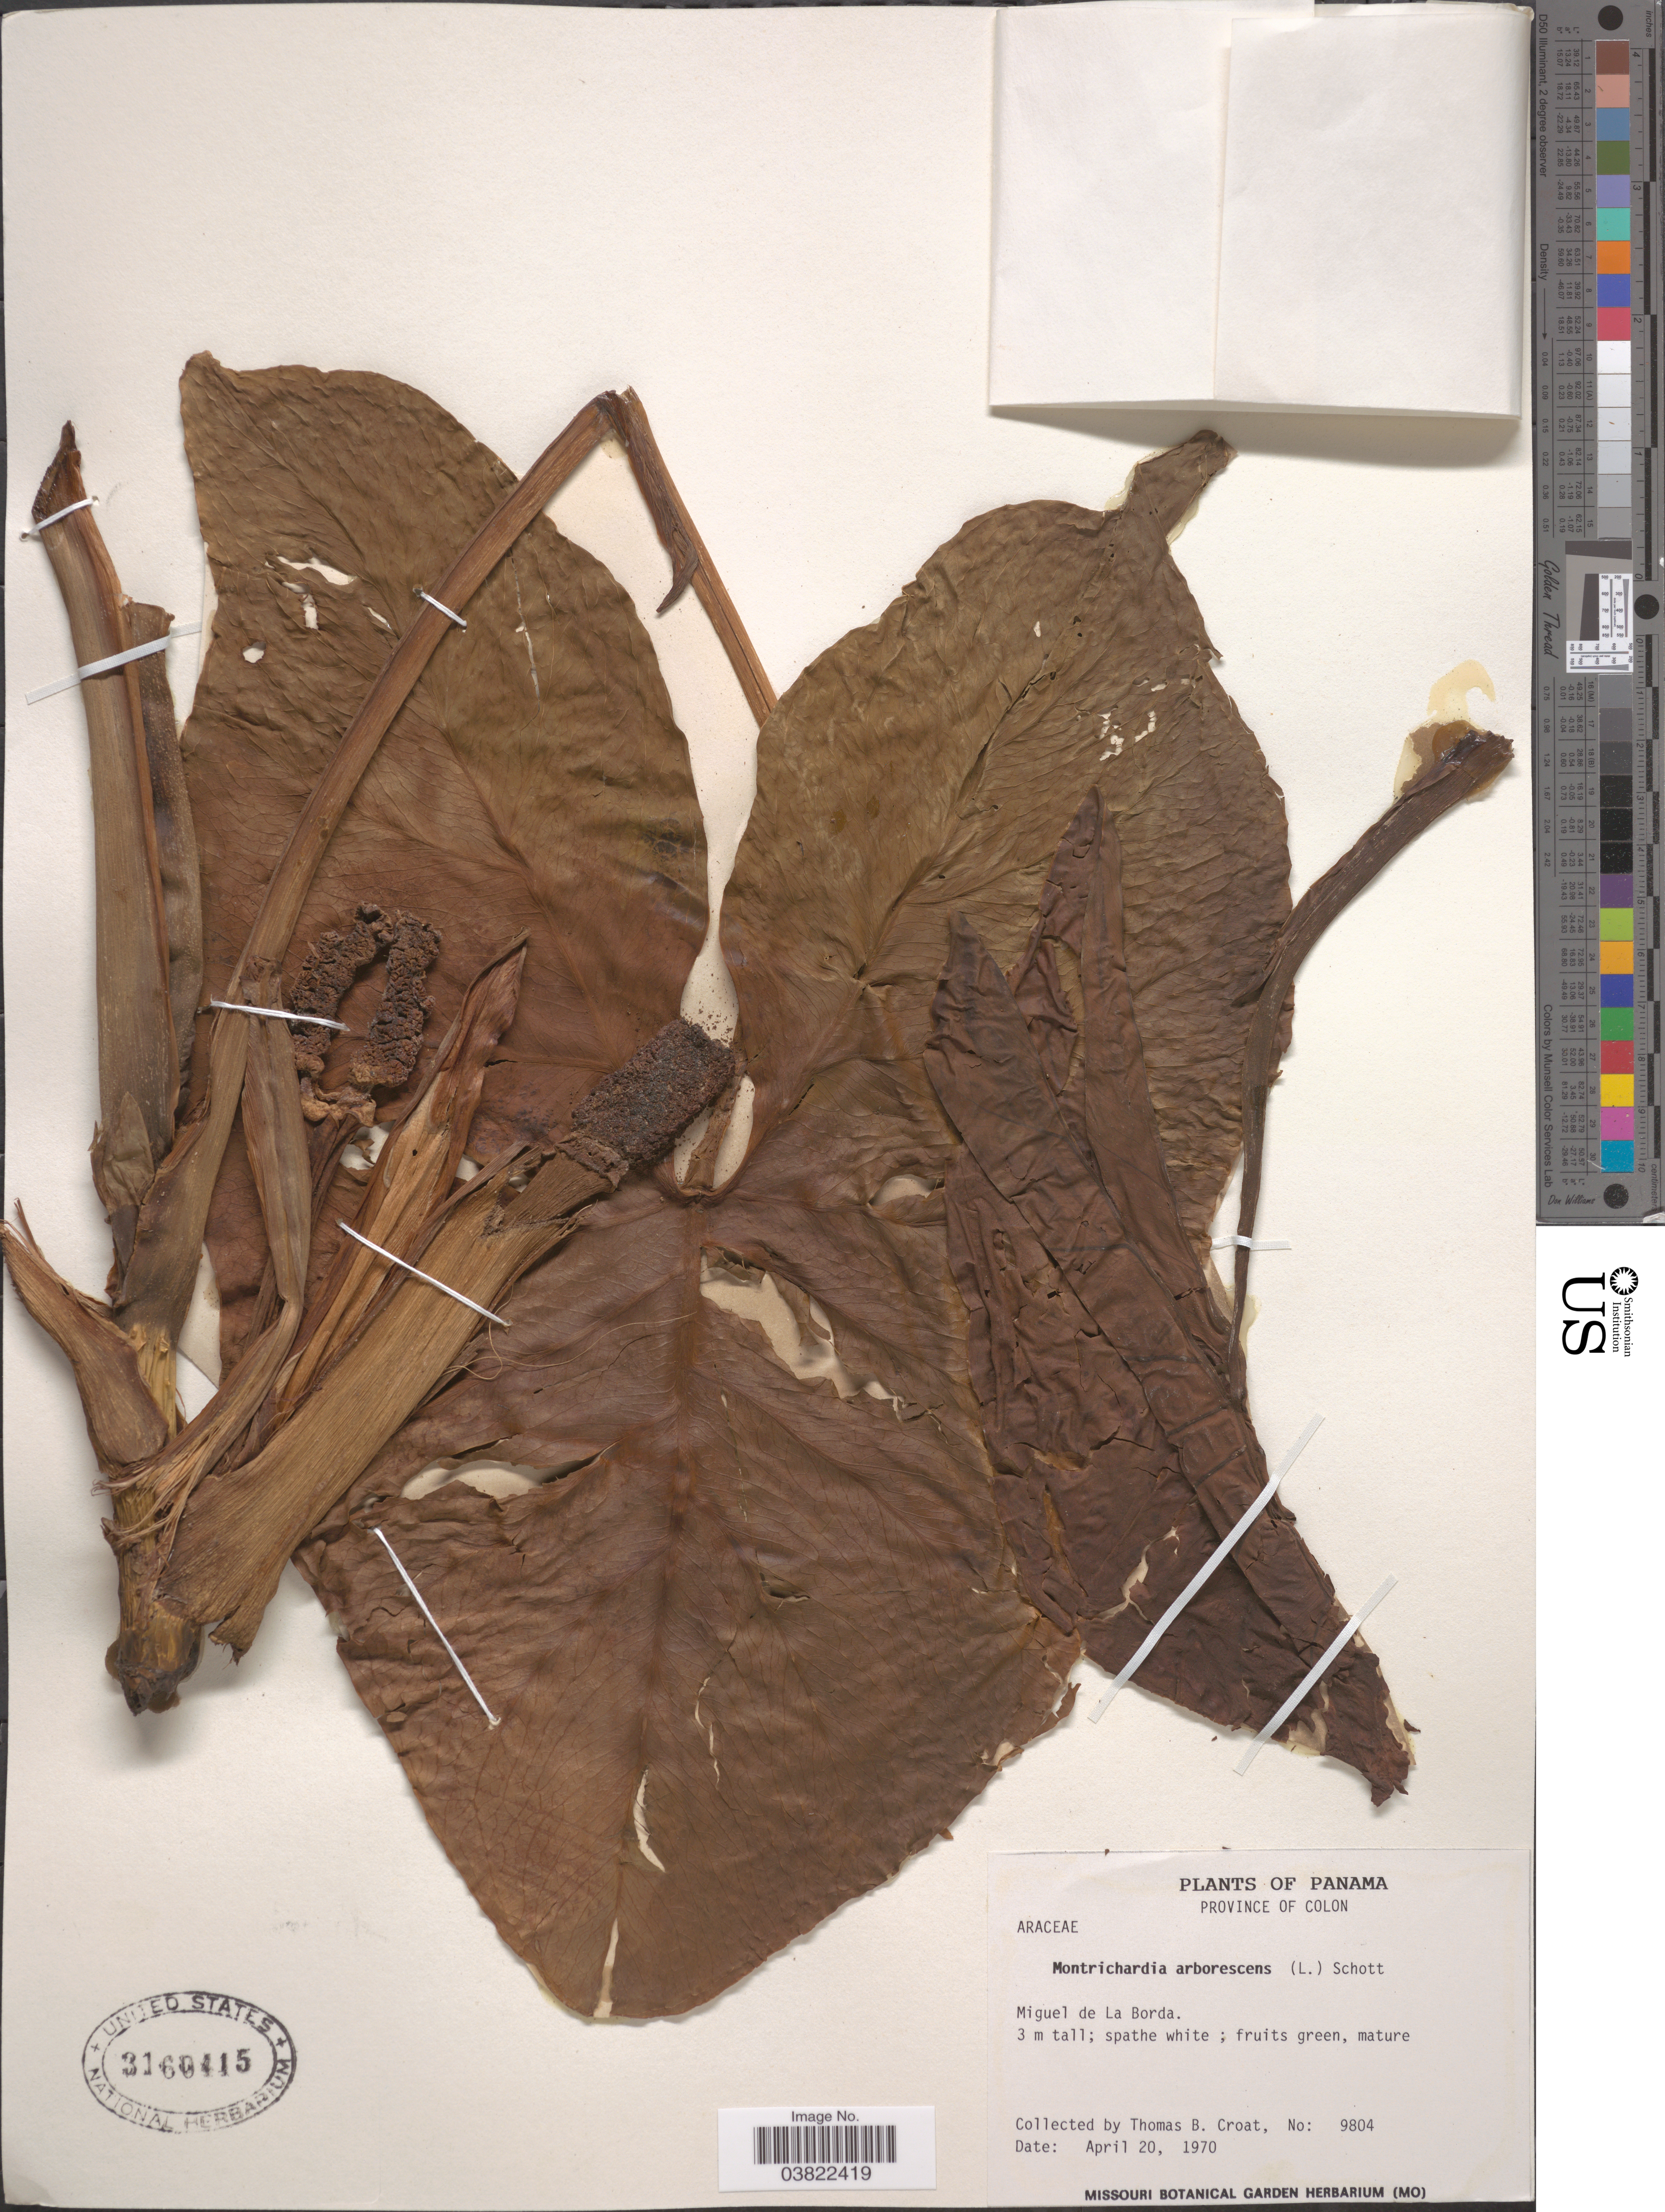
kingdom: Plantae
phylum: Tracheophyta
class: Liliopsida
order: Alismatales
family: Araceae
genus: Montrichardia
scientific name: Montrichardia arborea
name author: (Kunth) Schott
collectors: T. B. Croat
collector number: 9804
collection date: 1970-04-20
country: Panama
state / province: Colón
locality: Miguel de La Borda.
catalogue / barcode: US 3160415